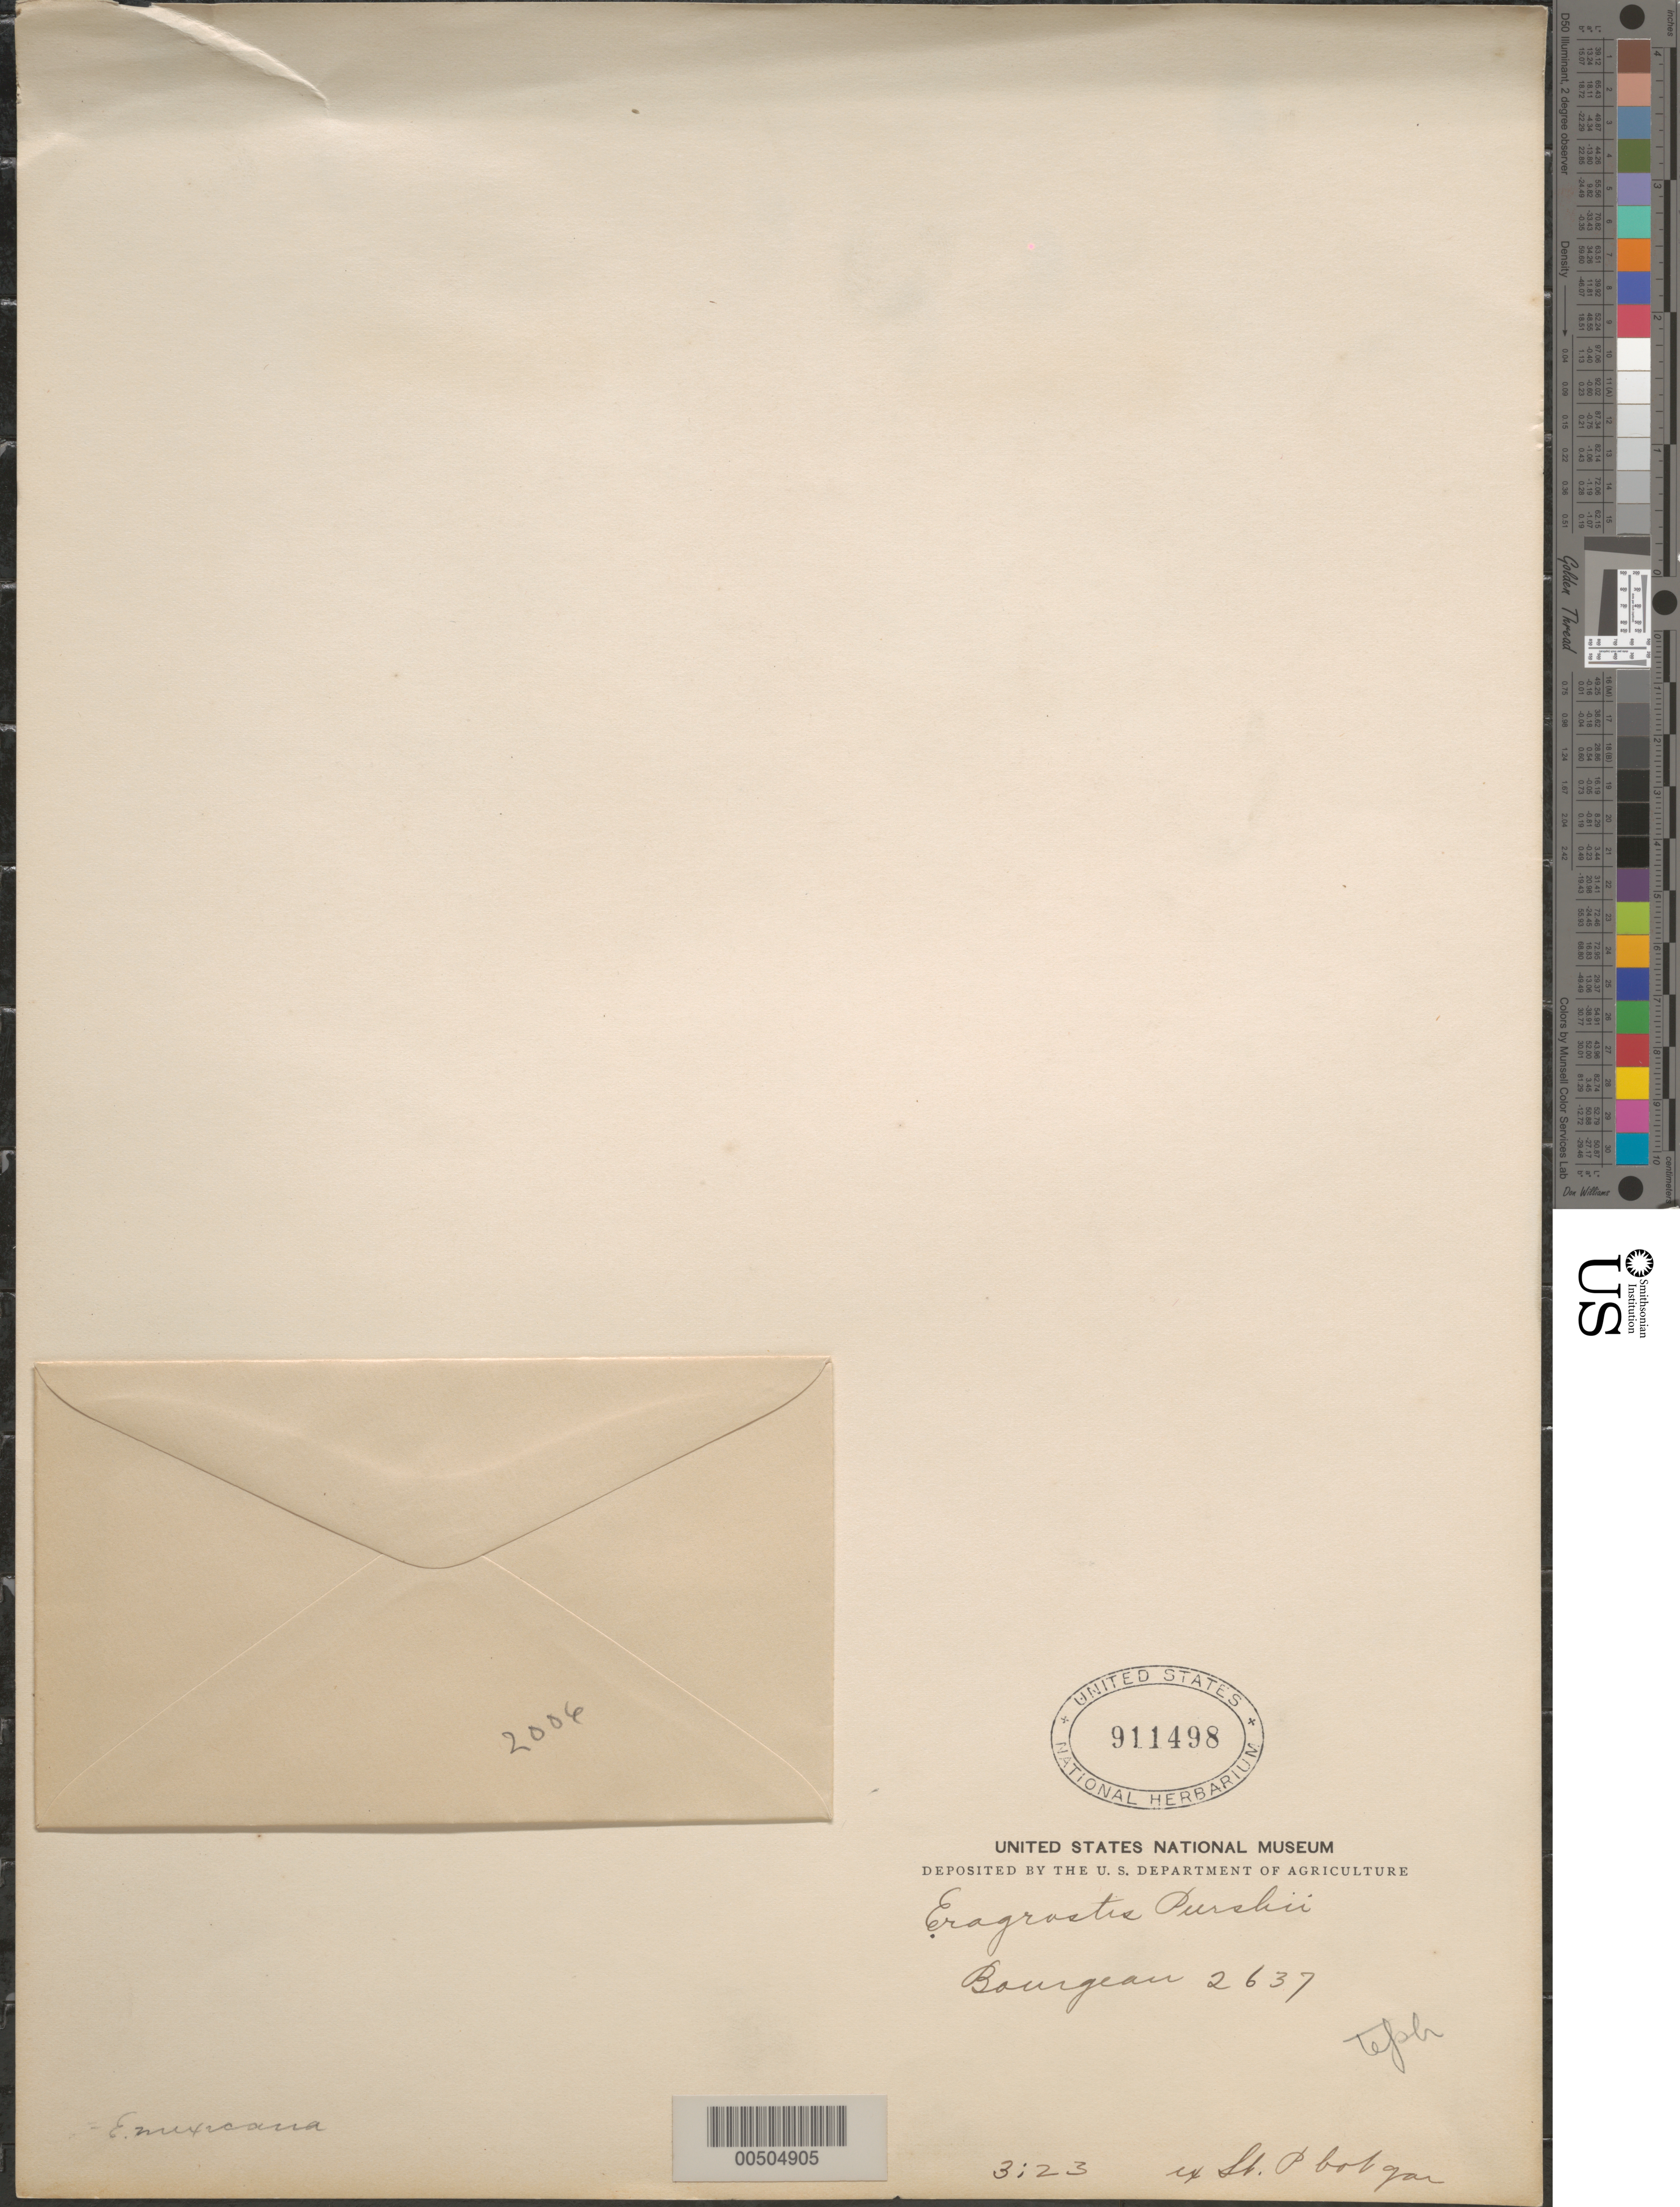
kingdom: Plantae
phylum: Tracheophyta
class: Liliopsida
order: Poales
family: Poaceae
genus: Eragrostis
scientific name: Eragrostis tephrosanthos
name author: Roem. & Schult.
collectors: E. Bourgeau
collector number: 2637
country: Mexico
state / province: Jalisco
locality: San Ramon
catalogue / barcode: US 911498